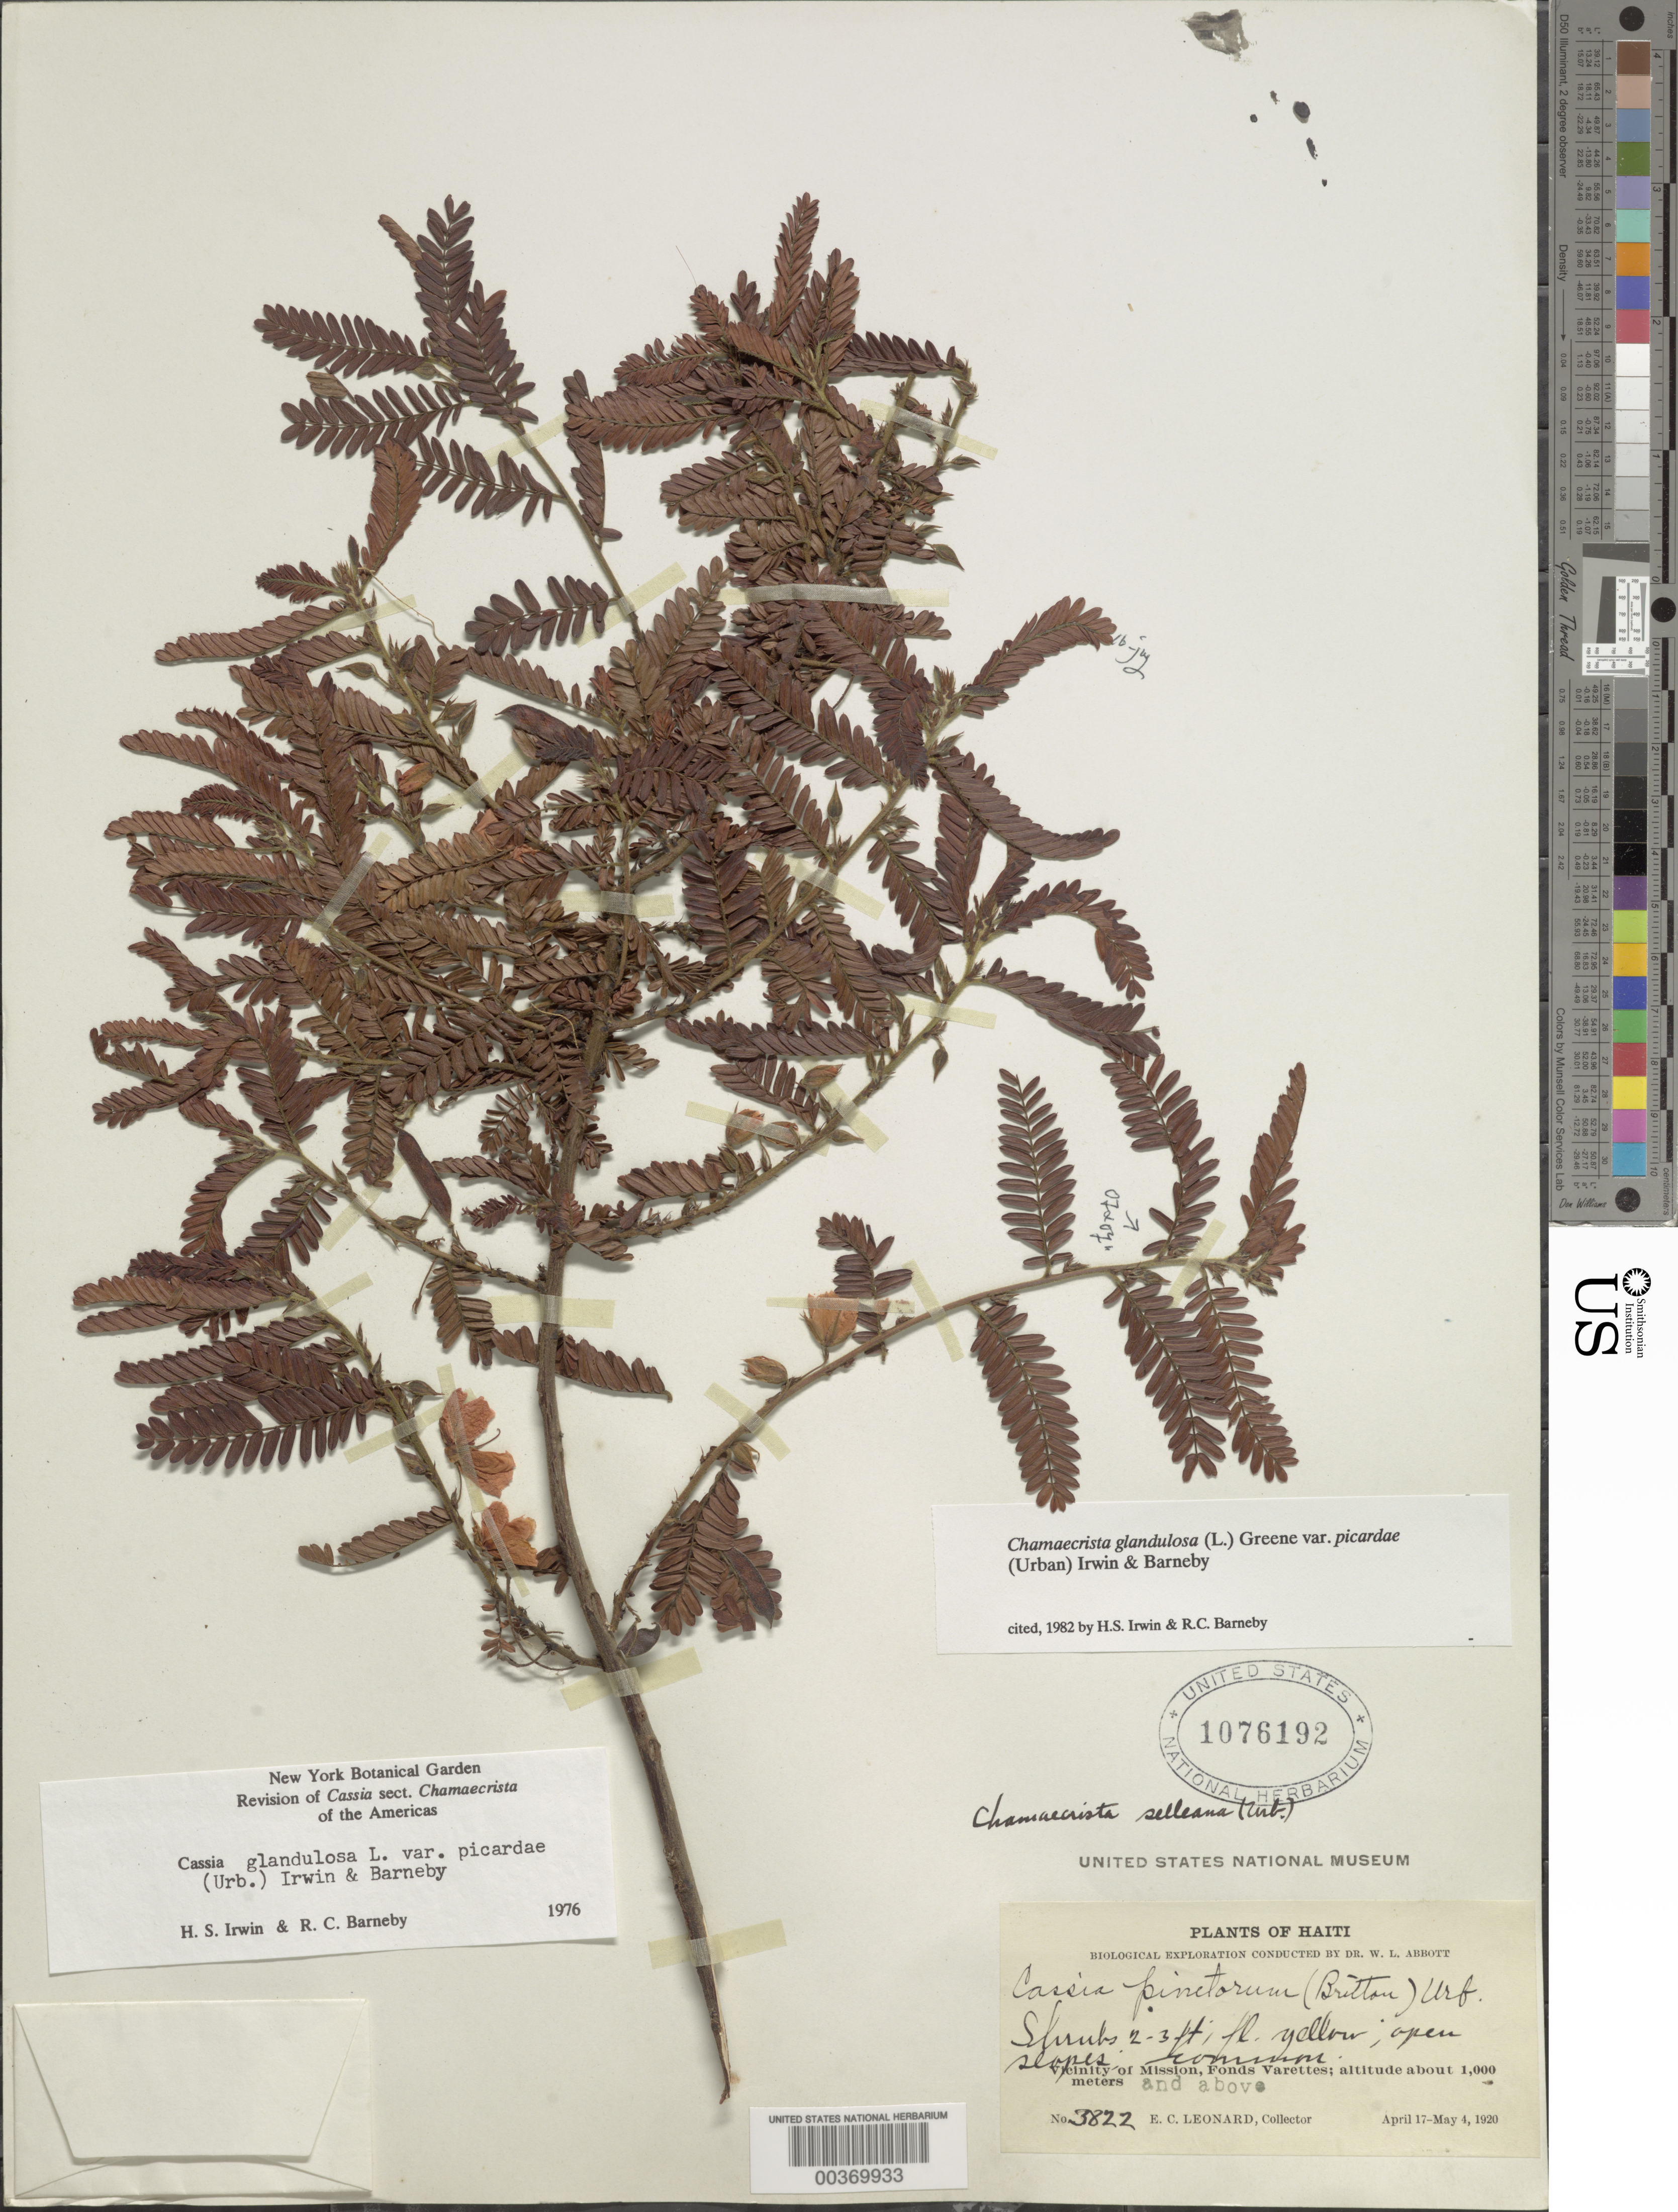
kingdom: Plantae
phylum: Tracheophyta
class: Magnoliopsida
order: Fabales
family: Fabaceae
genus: Chamaecrista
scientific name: Chamaecrista glandulosa var. picardae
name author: (Urb.) H.S. Irwin & Barneby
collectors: E. C. Leonard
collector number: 3822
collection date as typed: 17 Apr 1920 to 04 May 1920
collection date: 1920-04-17/1920-05-04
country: Haiti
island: Hispaniola Island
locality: Vicinity of mission, fonds varettes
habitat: Open slopes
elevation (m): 1000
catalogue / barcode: US 1076192